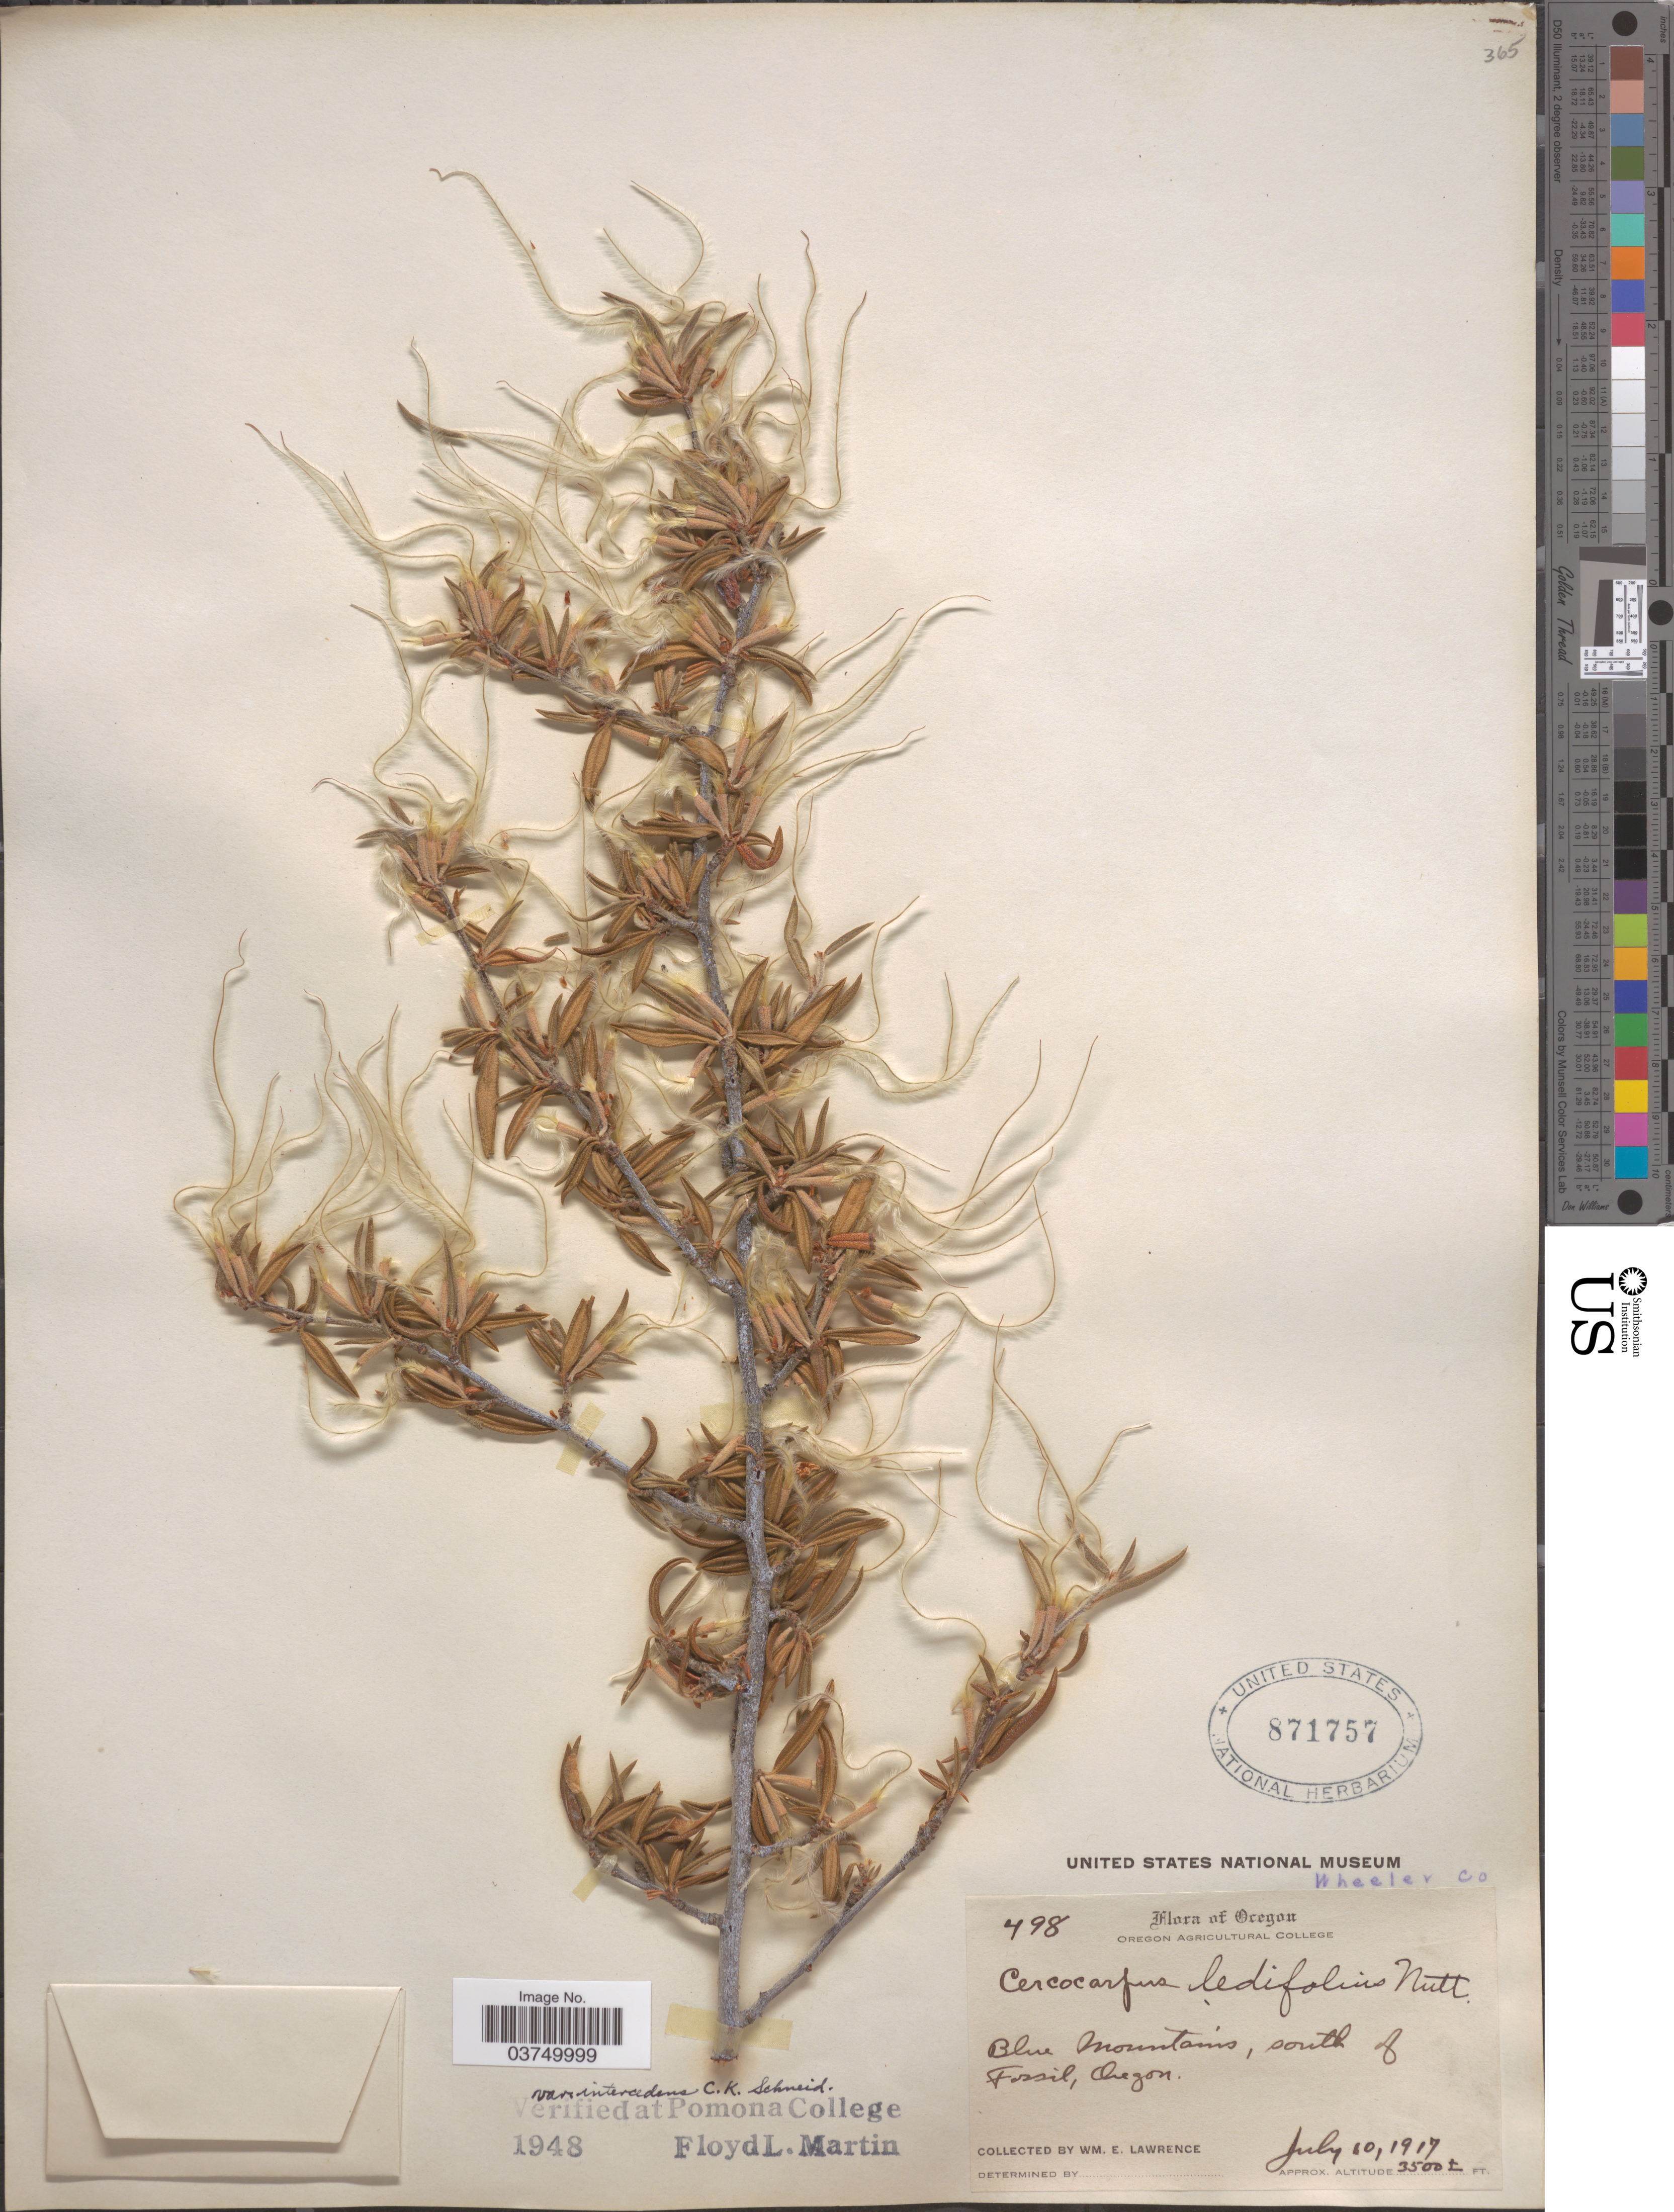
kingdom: Plantae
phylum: Tracheophyta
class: Magnoliopsida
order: Rosales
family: Rosaceae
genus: Cercocarpus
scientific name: Cercocarpus ledifolius var. intercedens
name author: C.K. Schneid.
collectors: W. Lawrence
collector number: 498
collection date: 1917-07-10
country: United States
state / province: Oregon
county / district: Wheeler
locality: Blue Mountains, south of Fossil. Wheeler Co.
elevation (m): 1067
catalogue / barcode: US 871757